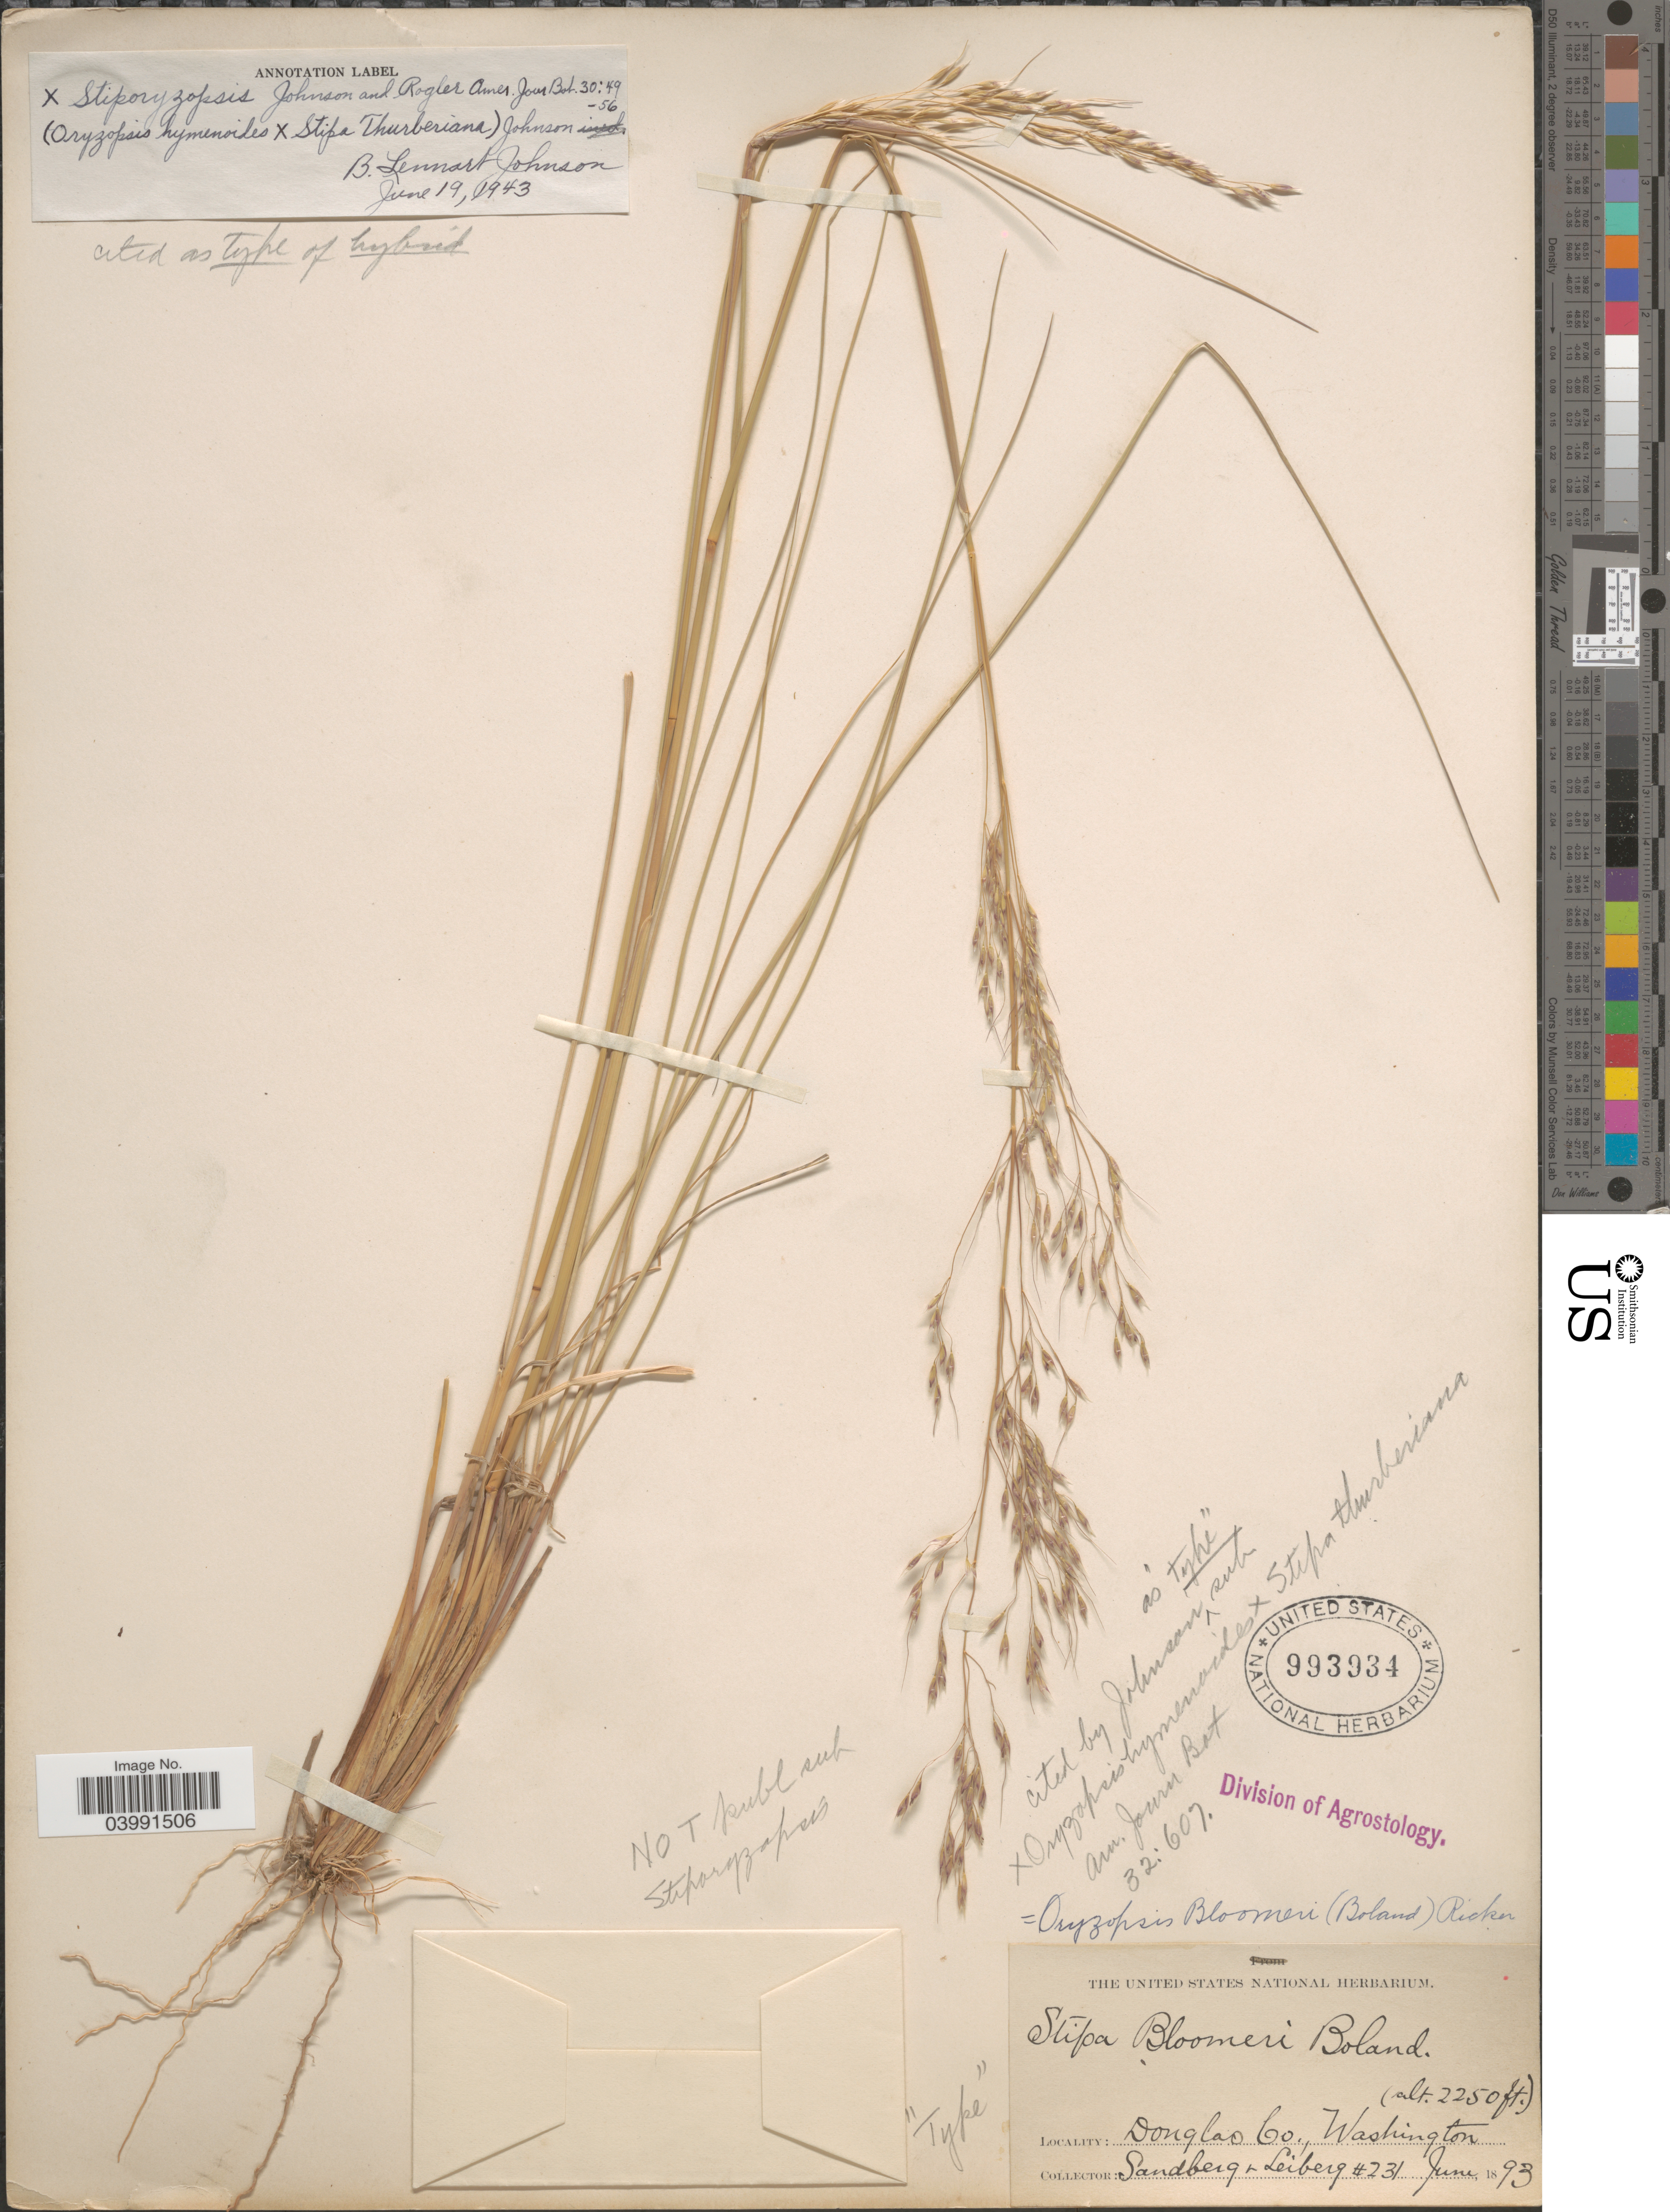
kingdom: Plantae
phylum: Tracheophyta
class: Liliopsida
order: Poales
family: Poaceae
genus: Eriocoma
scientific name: Eriocoma hymenoides x E. thurberiana (Piper) Romasch.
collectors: Sandberg & -. Leiberg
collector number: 231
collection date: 1893-06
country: United States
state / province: Washington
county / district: Douglas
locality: Douglas Co.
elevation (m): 686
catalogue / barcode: US 993934